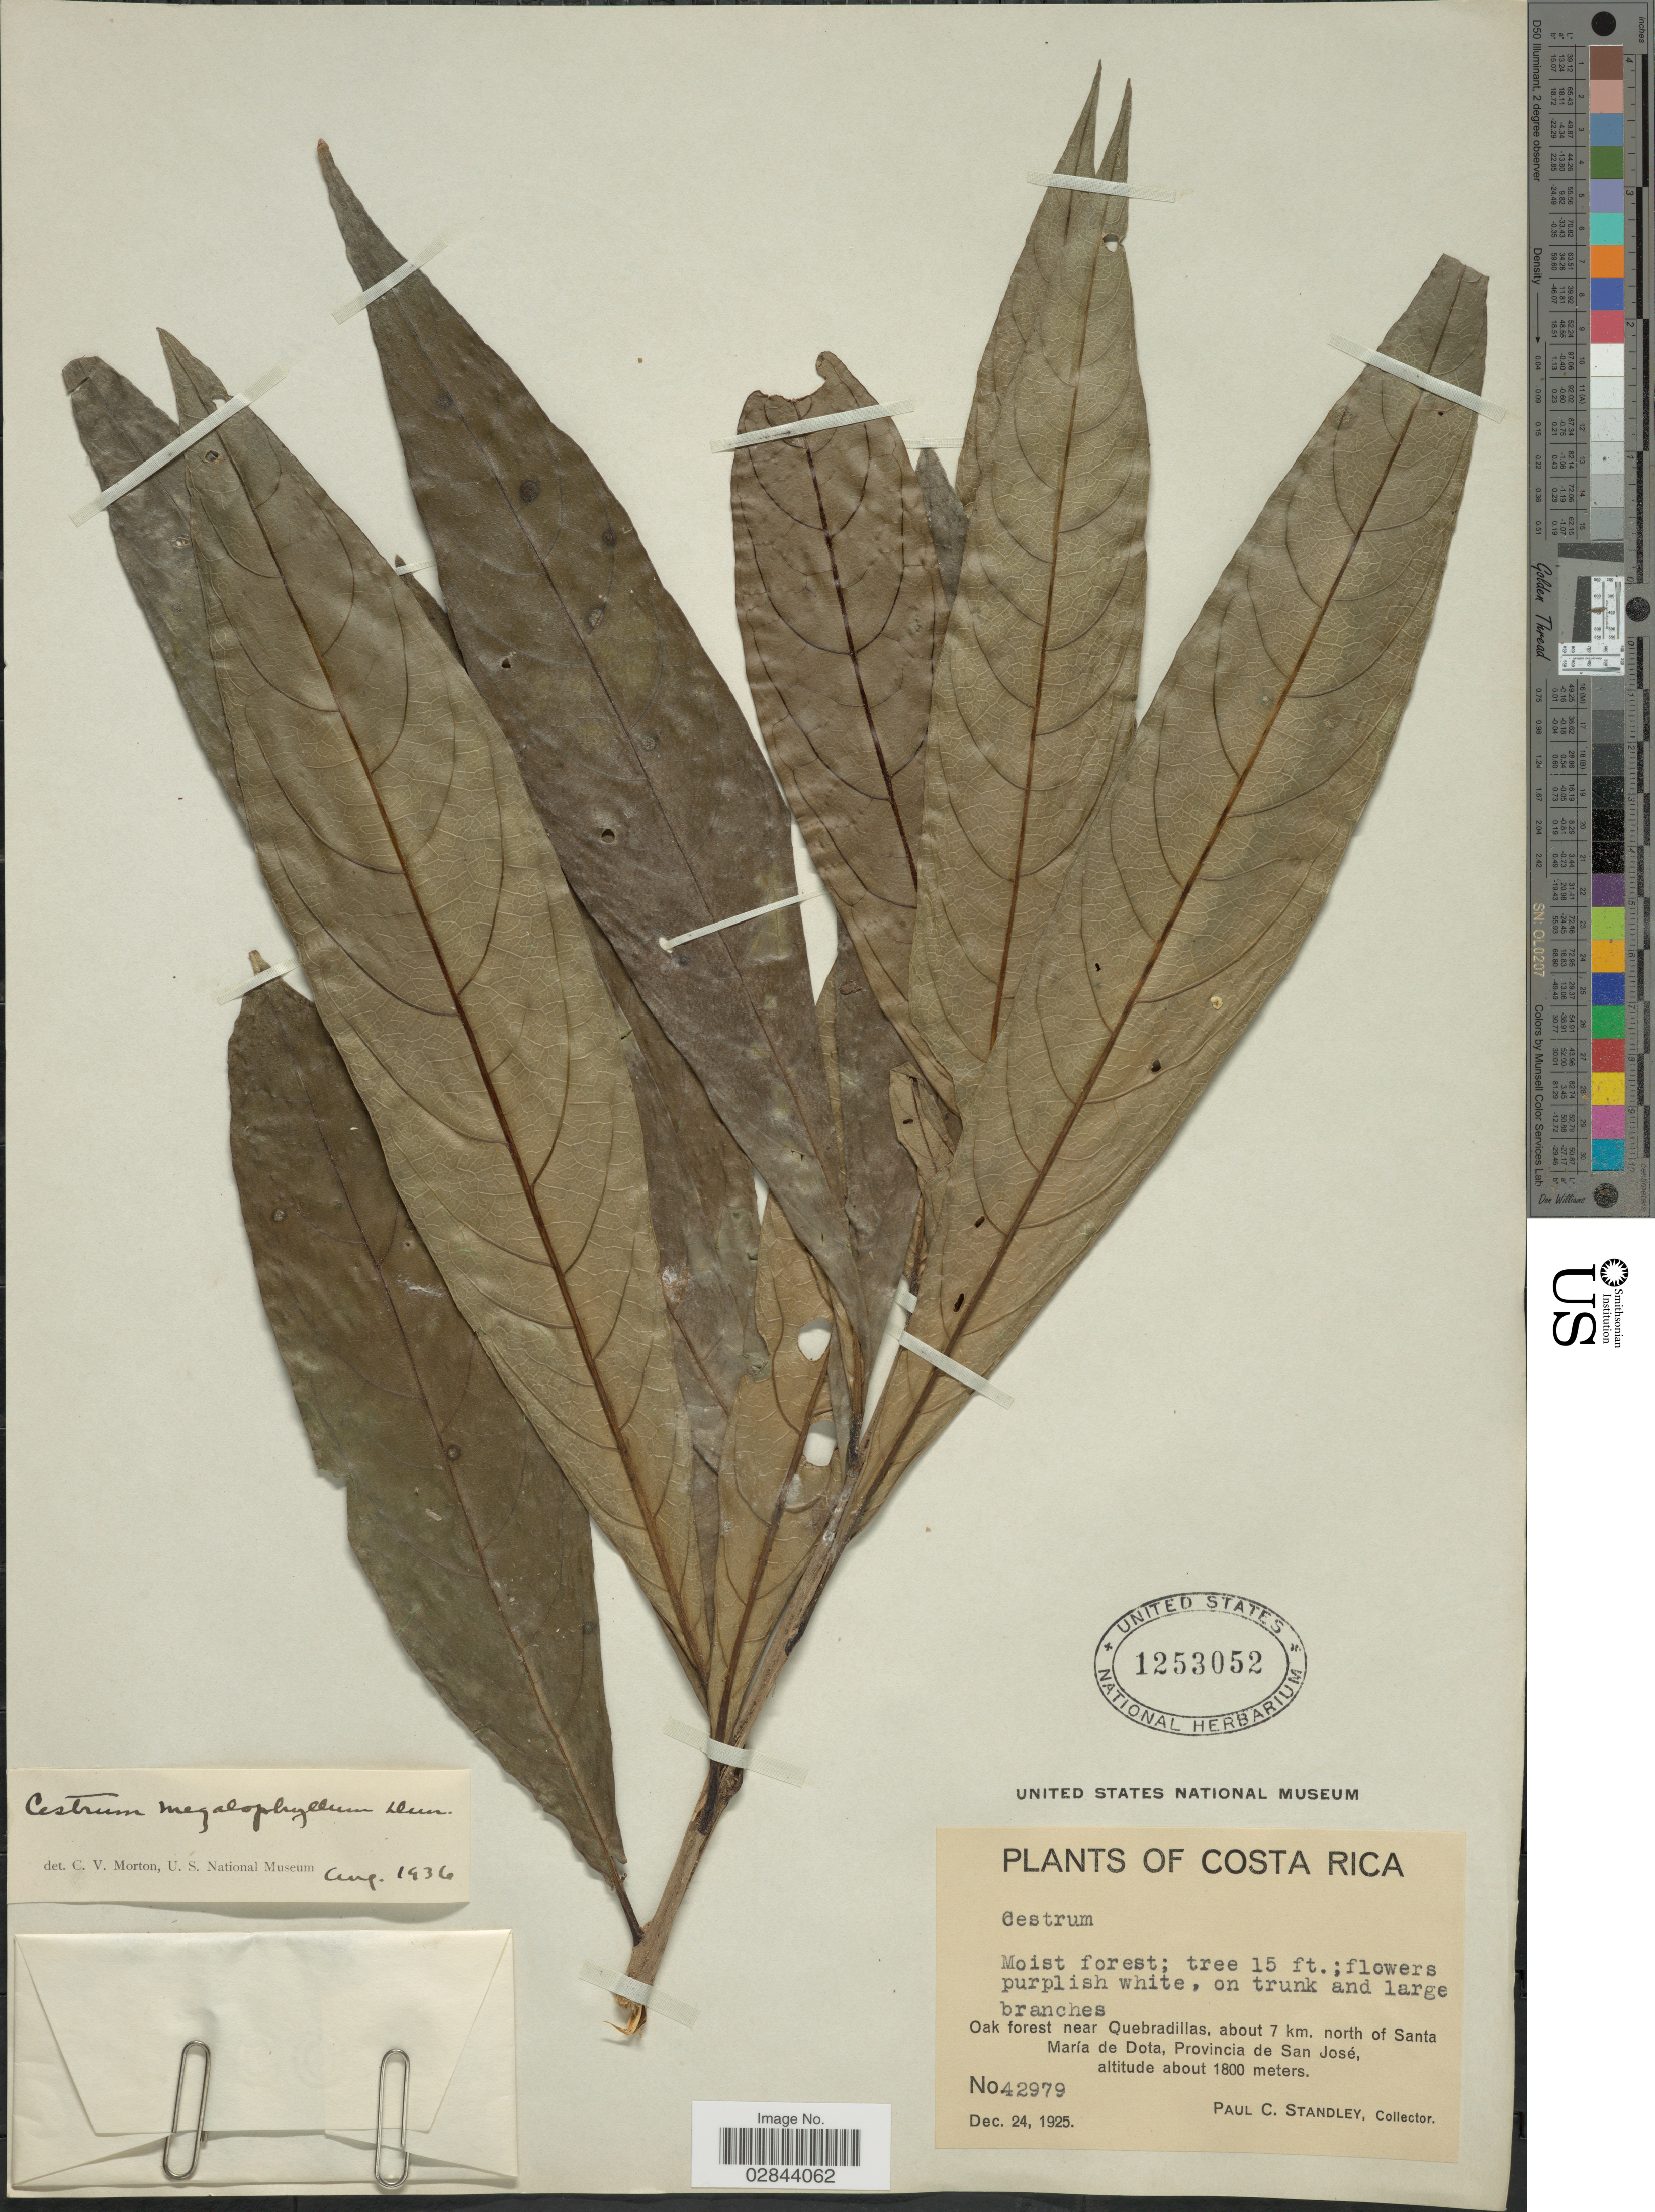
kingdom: Plantae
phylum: Tracheophyta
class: Magnoliopsida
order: Solanales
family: Solanaceae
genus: Cestrum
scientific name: Cestrum schlechtendahlii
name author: G. Don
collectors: P. C. Standley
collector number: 42979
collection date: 1925-12-24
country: Costa Rica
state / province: San José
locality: Oak forest near Quebradillas, about 7 km. north of Santa María de Dota, Provincia de San José.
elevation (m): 1800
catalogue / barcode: US 1253052